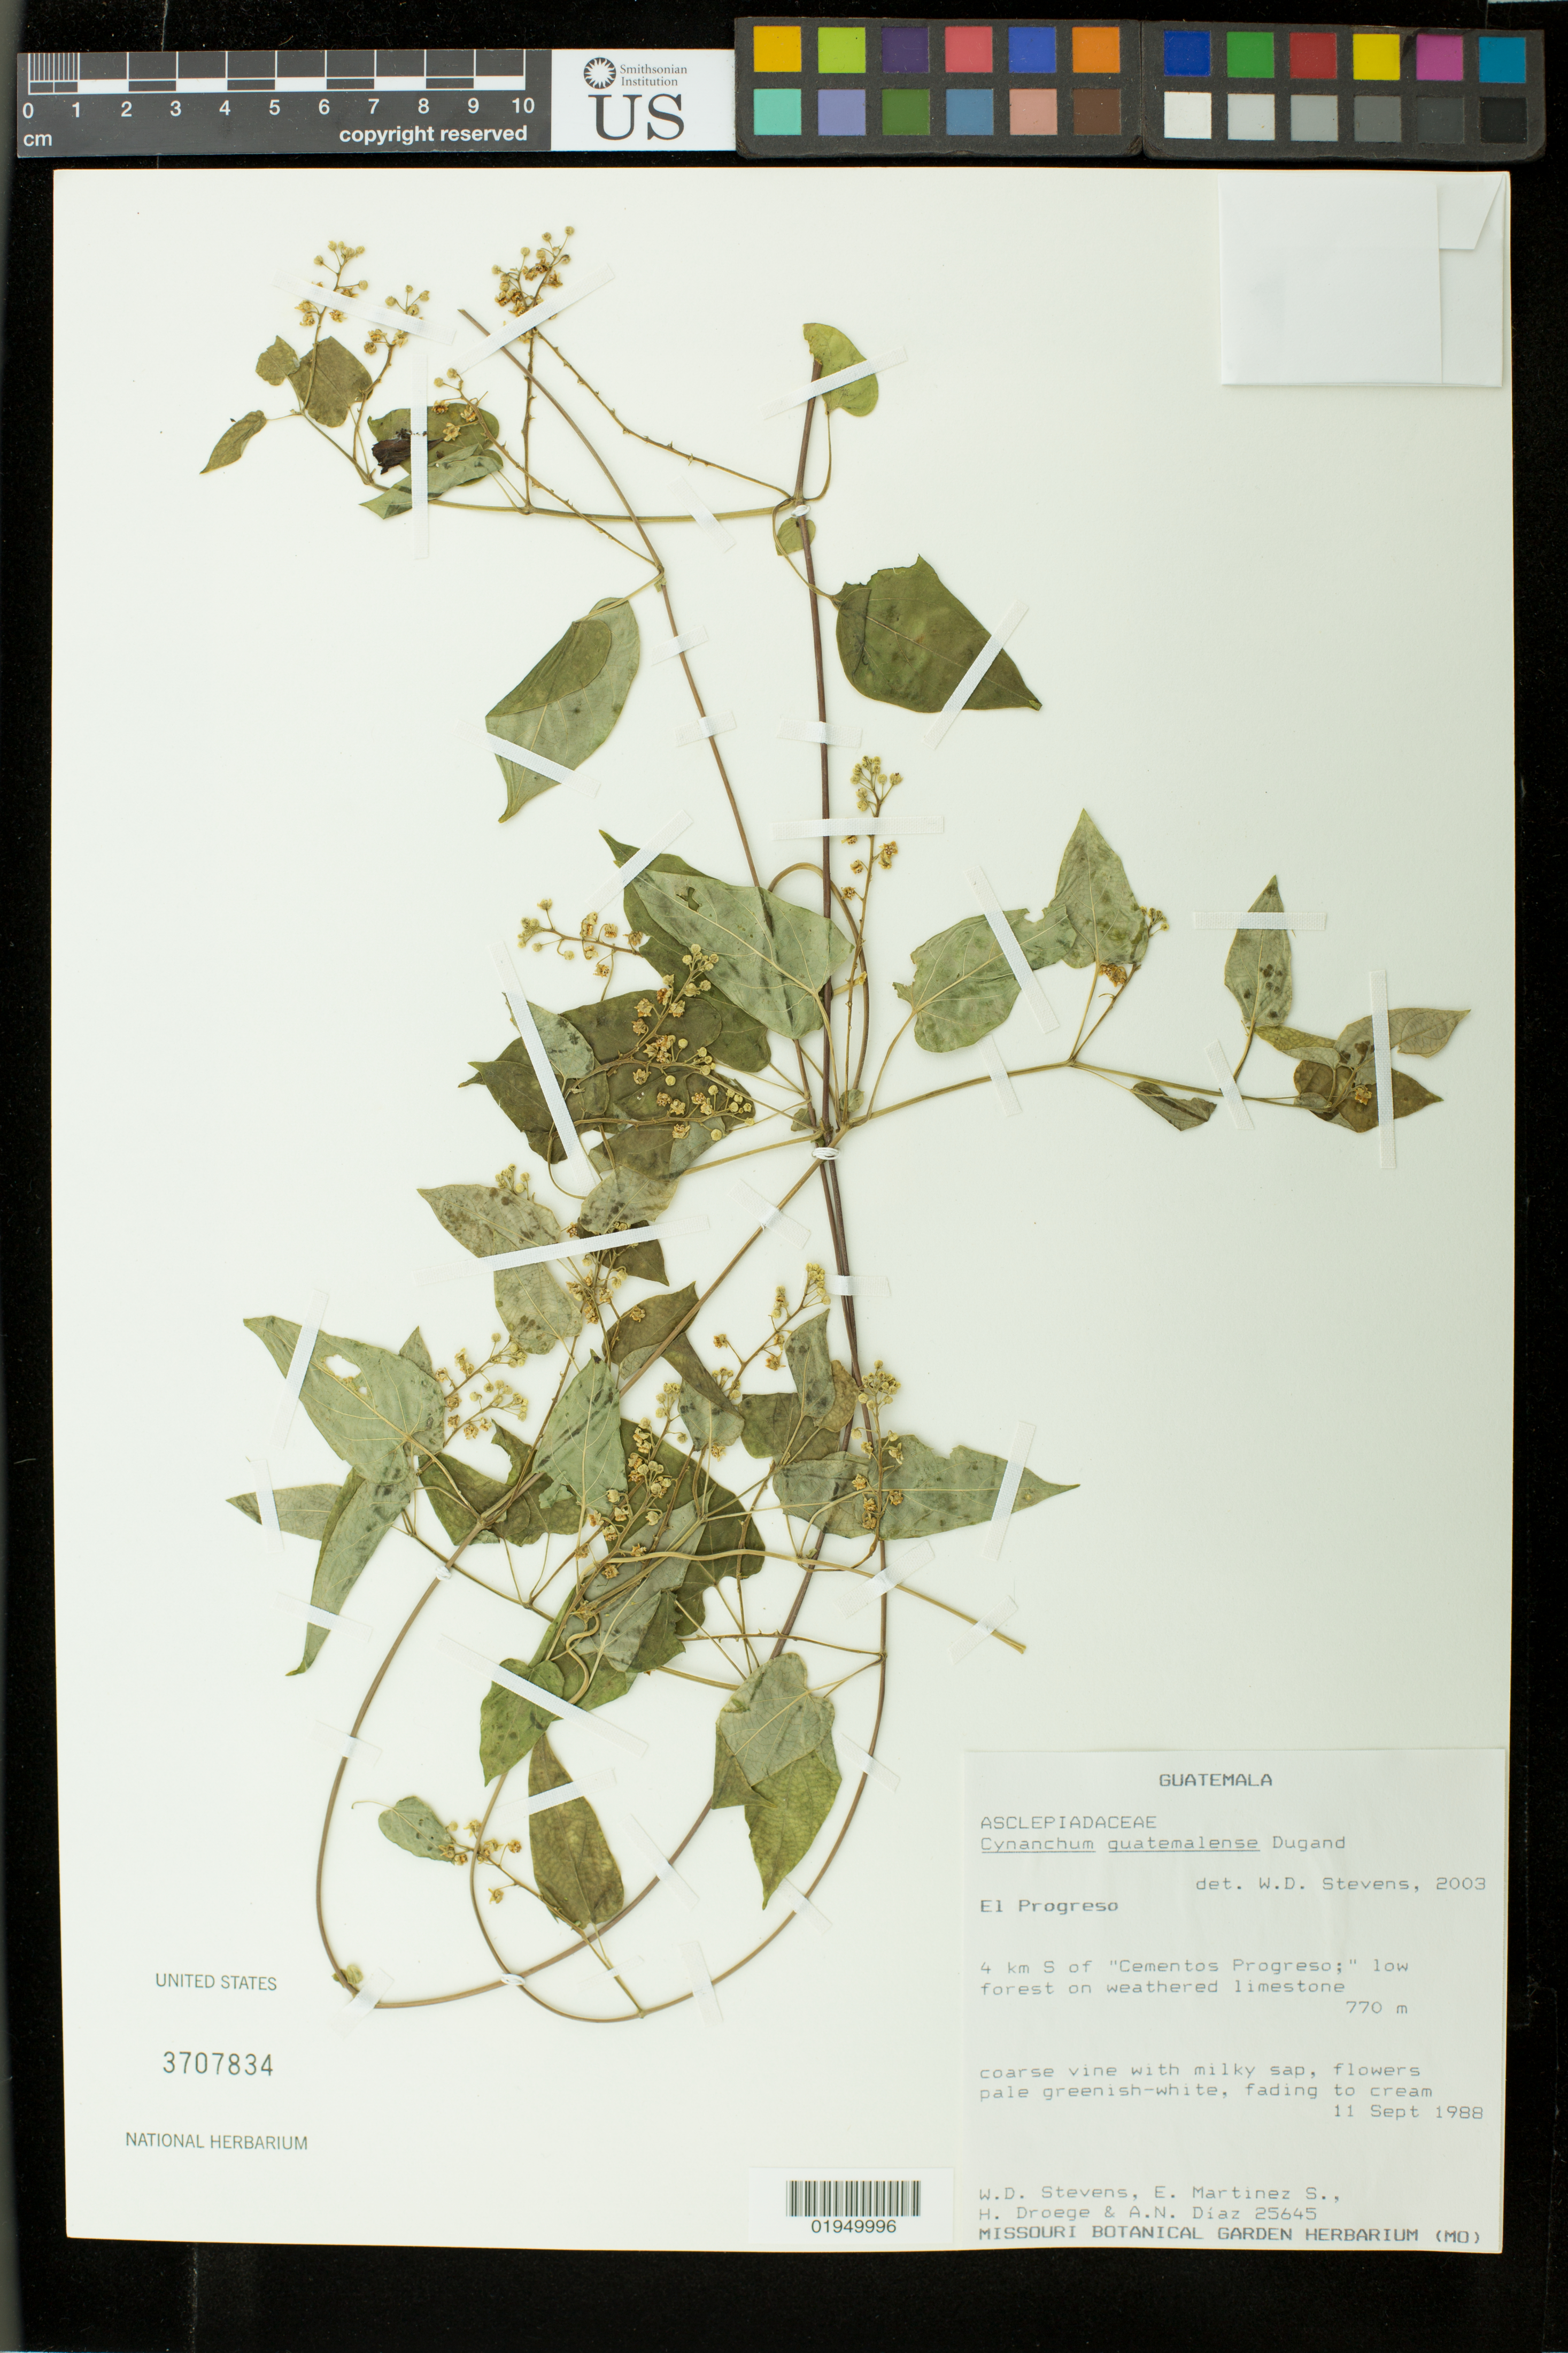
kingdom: Plantae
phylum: Tracheophyta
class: Magnoliopsida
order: Gentianales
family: Apocynaceae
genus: Cynanchum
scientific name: Cynanchum guatemalense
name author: Dugand G.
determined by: Stevens, W. Douglas, Missouri Botanical Garden (MO)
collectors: W. D. Stevens, E. Martínez S., H. Droege & A. Diaz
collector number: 25645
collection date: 1988-09-11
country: Guatemala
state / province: El Progreso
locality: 4 km S of "Cementos Progreso"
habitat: Low forest on weathered limestone.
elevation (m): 770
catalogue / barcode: US 3707834